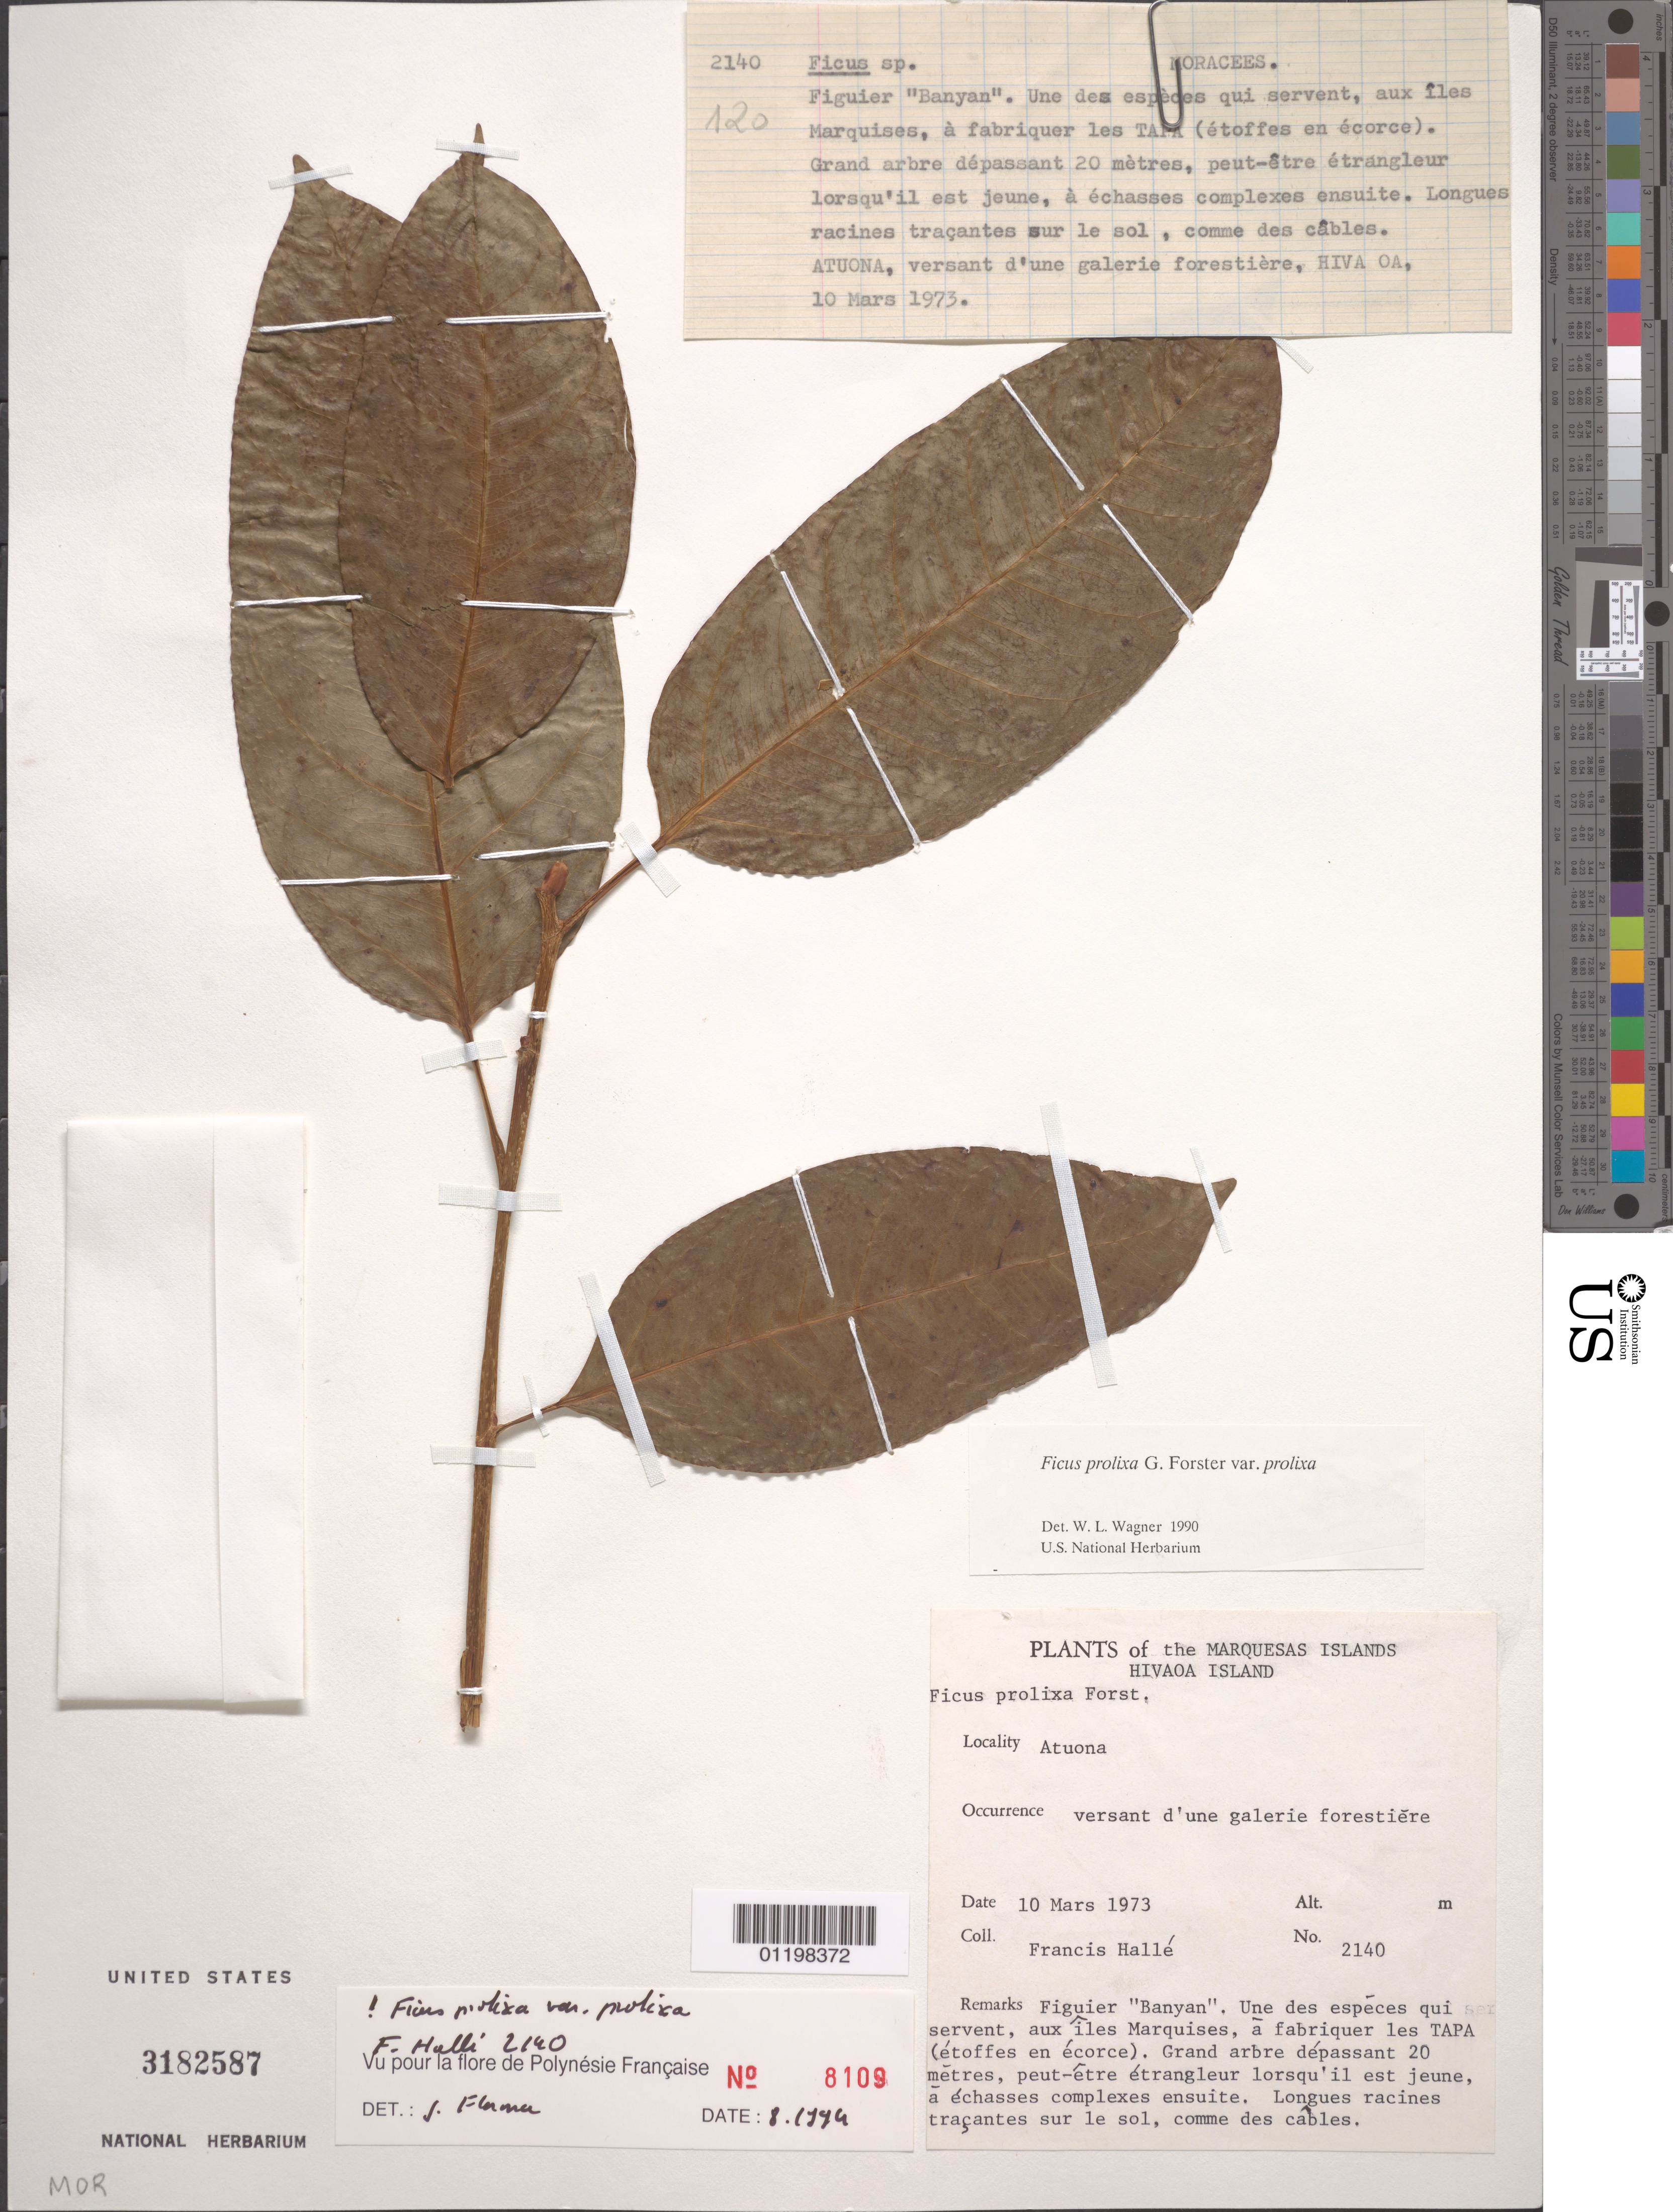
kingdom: Plantae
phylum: Tracheophyta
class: Magnoliopsida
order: Rosales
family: Moraceae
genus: Ficus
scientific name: Ficus prolixa var. prolixa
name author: G. Forst.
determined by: Wagner, W. L., (BOT), Smithsonian Institution - National Museum of Natural History (UNITED STATES)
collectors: F. Hallé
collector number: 2140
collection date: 1973-02-10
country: French Polynesia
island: Hiva Oa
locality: Atuona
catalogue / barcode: US 3182587